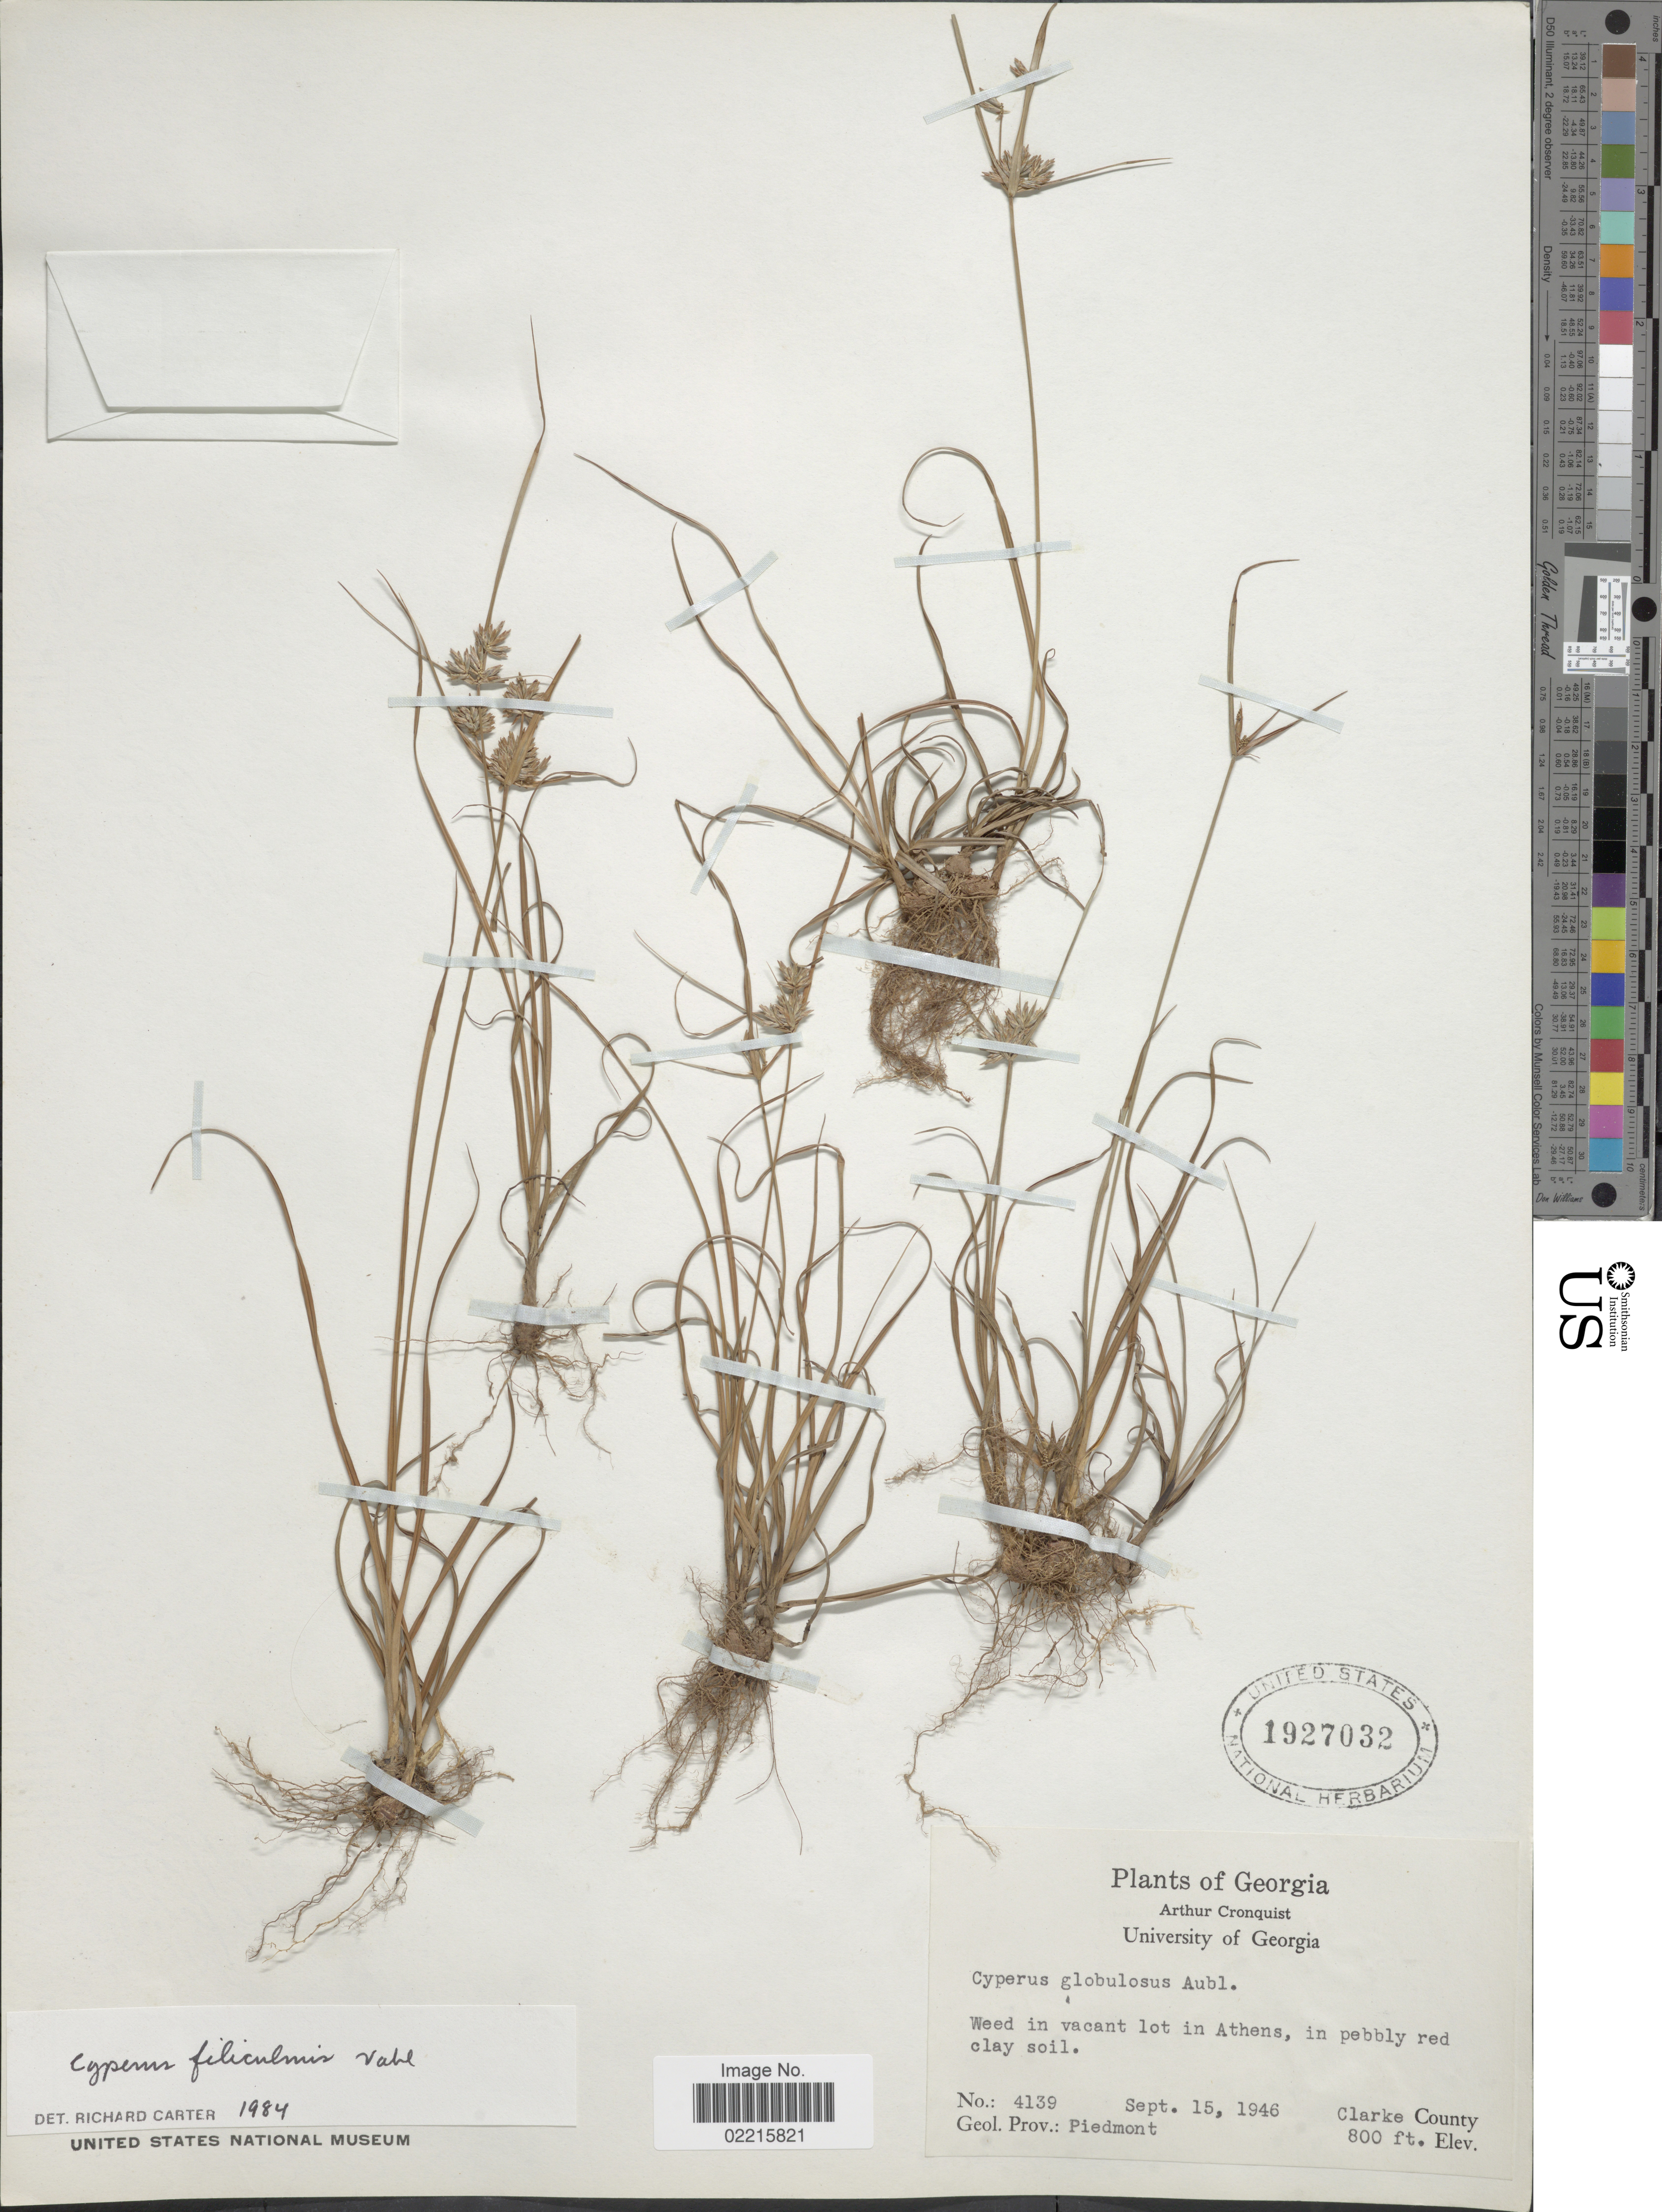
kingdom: Plantae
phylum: Tracheophyta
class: Liliopsida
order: Poales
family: Cyperaceae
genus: Cyperus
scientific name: Cyperus filiculmis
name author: Vahl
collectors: A. J. Cronquist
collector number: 4139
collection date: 1946-09-15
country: United States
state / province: Georgia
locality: Weed in vacant lot in Athens, in pebbly red clay soil. Clarke County. Geol. Prov.: Piedmont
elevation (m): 244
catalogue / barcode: US 1927032